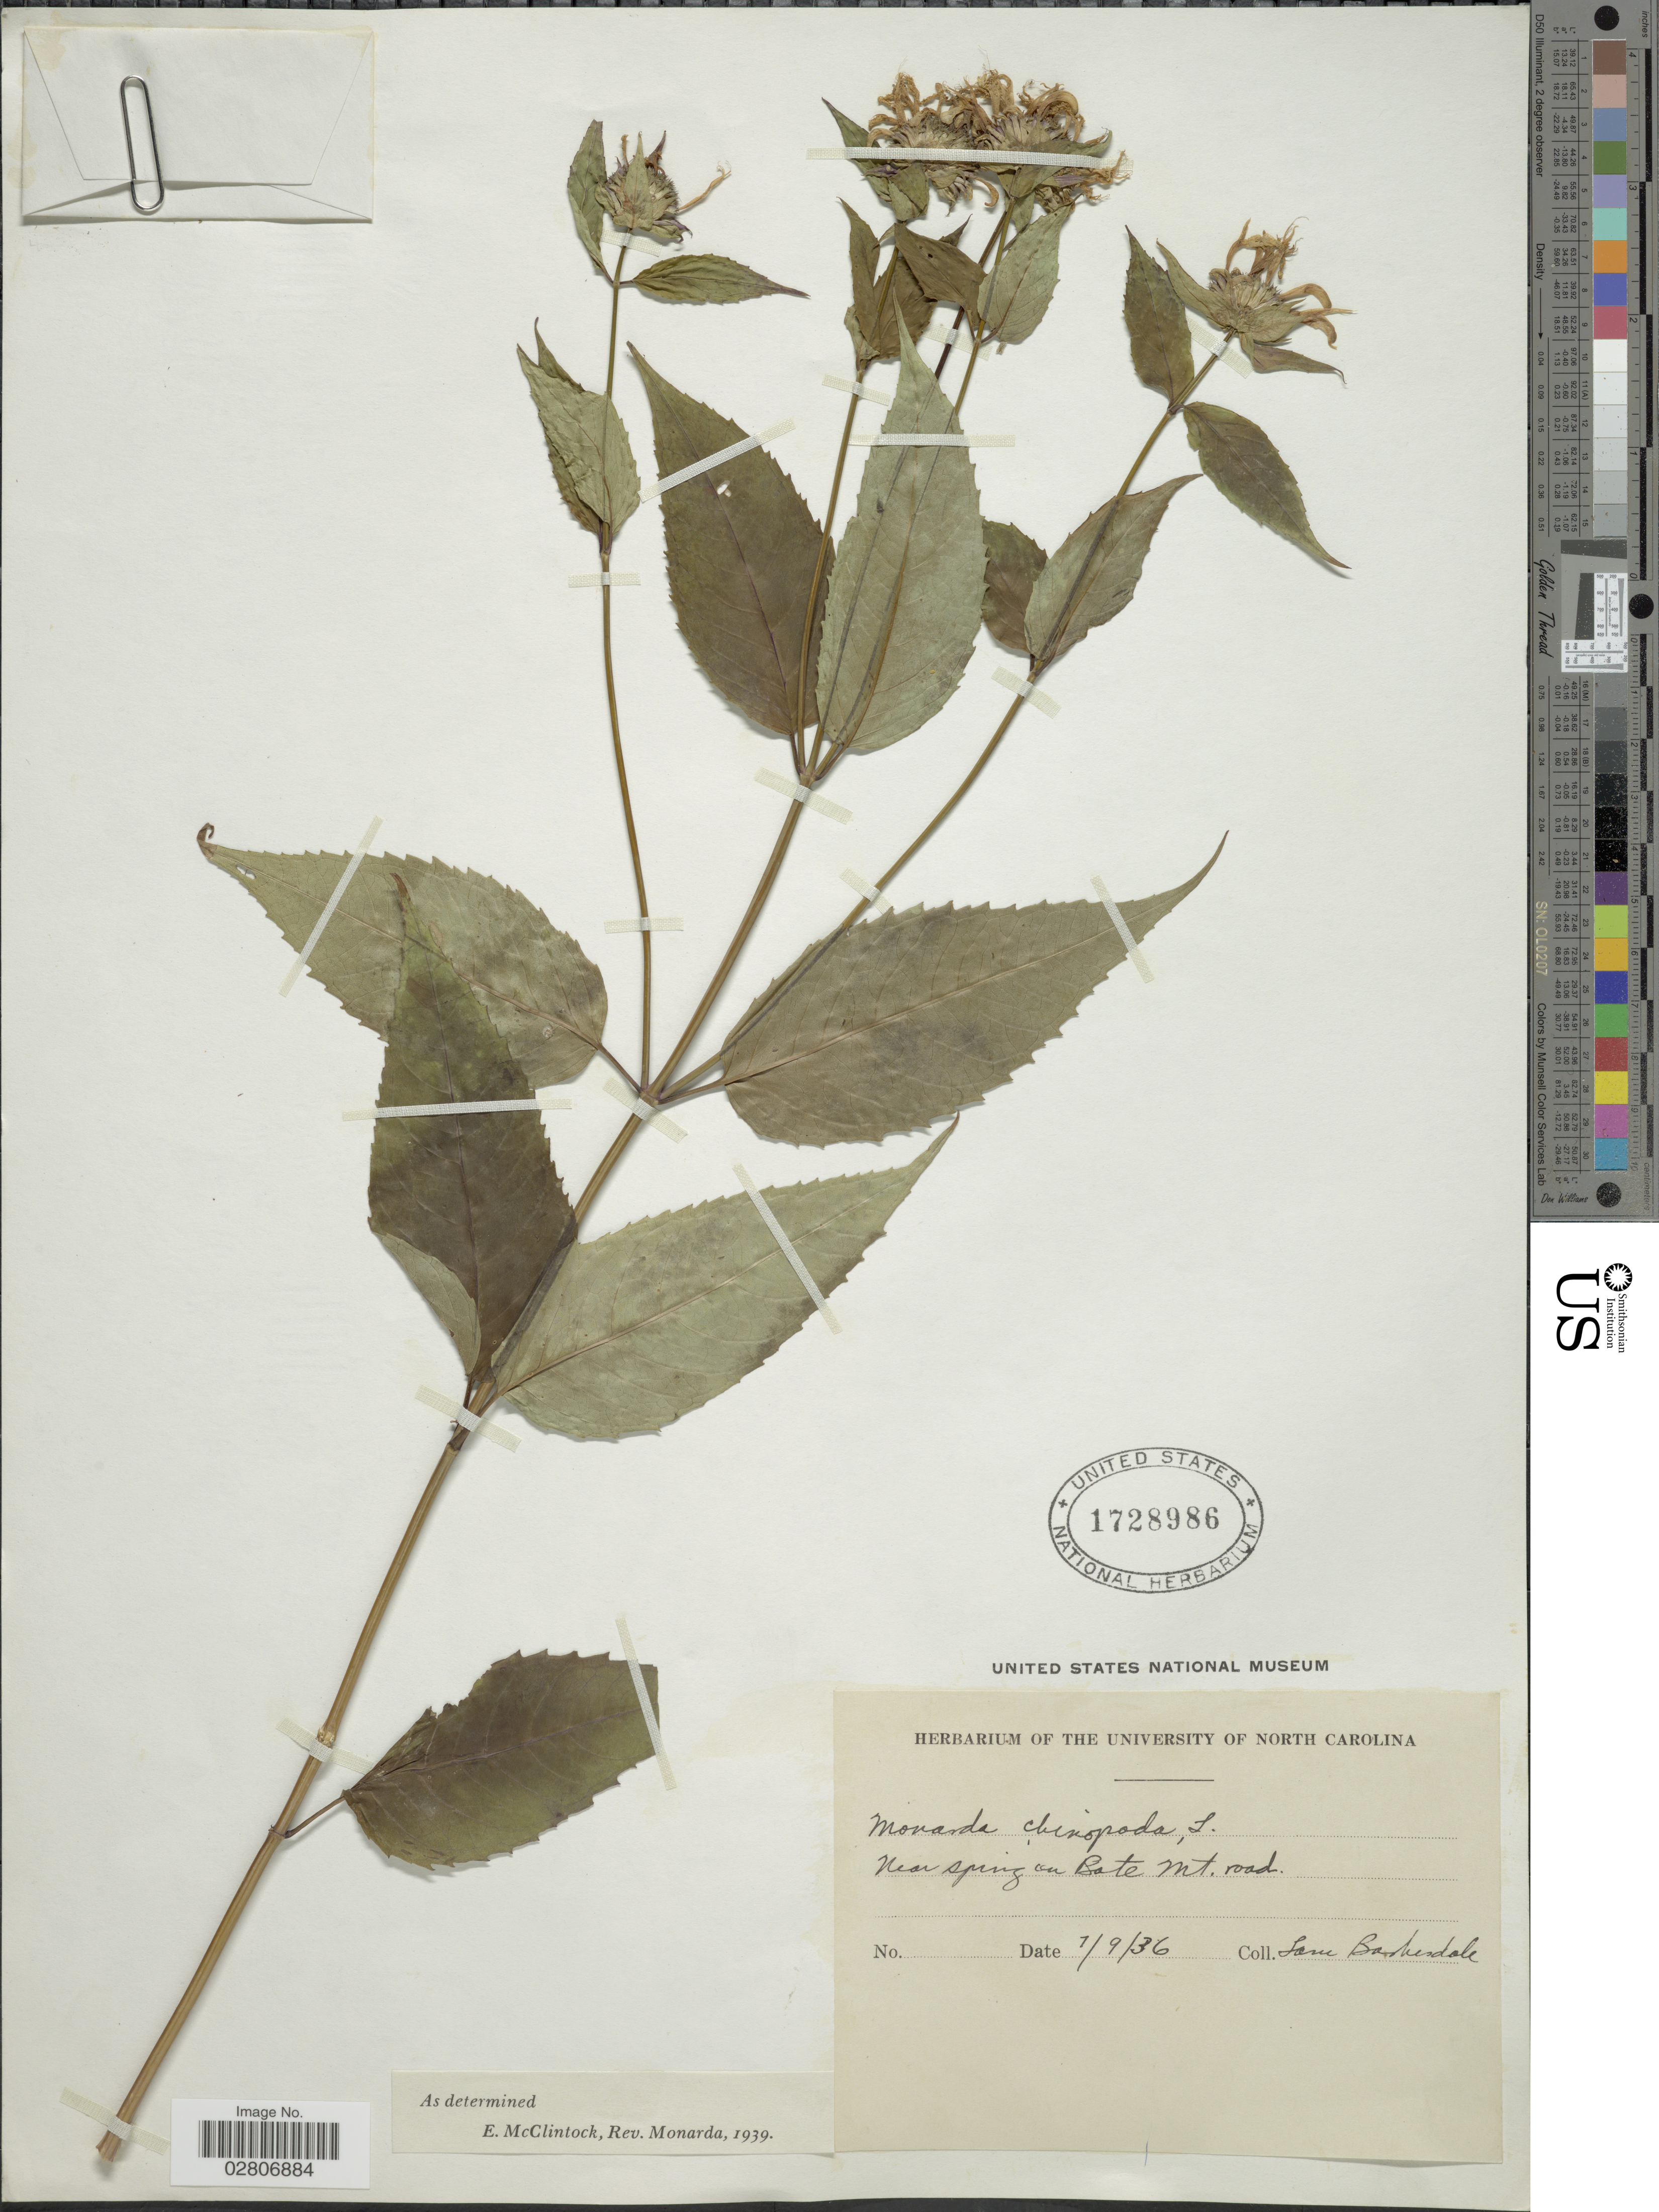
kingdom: Plantae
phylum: Tracheophyta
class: Magnoliopsida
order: Lamiales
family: Lamiaceae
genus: Monarda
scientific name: Monarda clinopodia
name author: L.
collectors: S. Barkesdale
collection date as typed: Transcribed d/m/y: 9/1/36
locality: Near spring on Bate Mt. road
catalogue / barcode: US 1728986